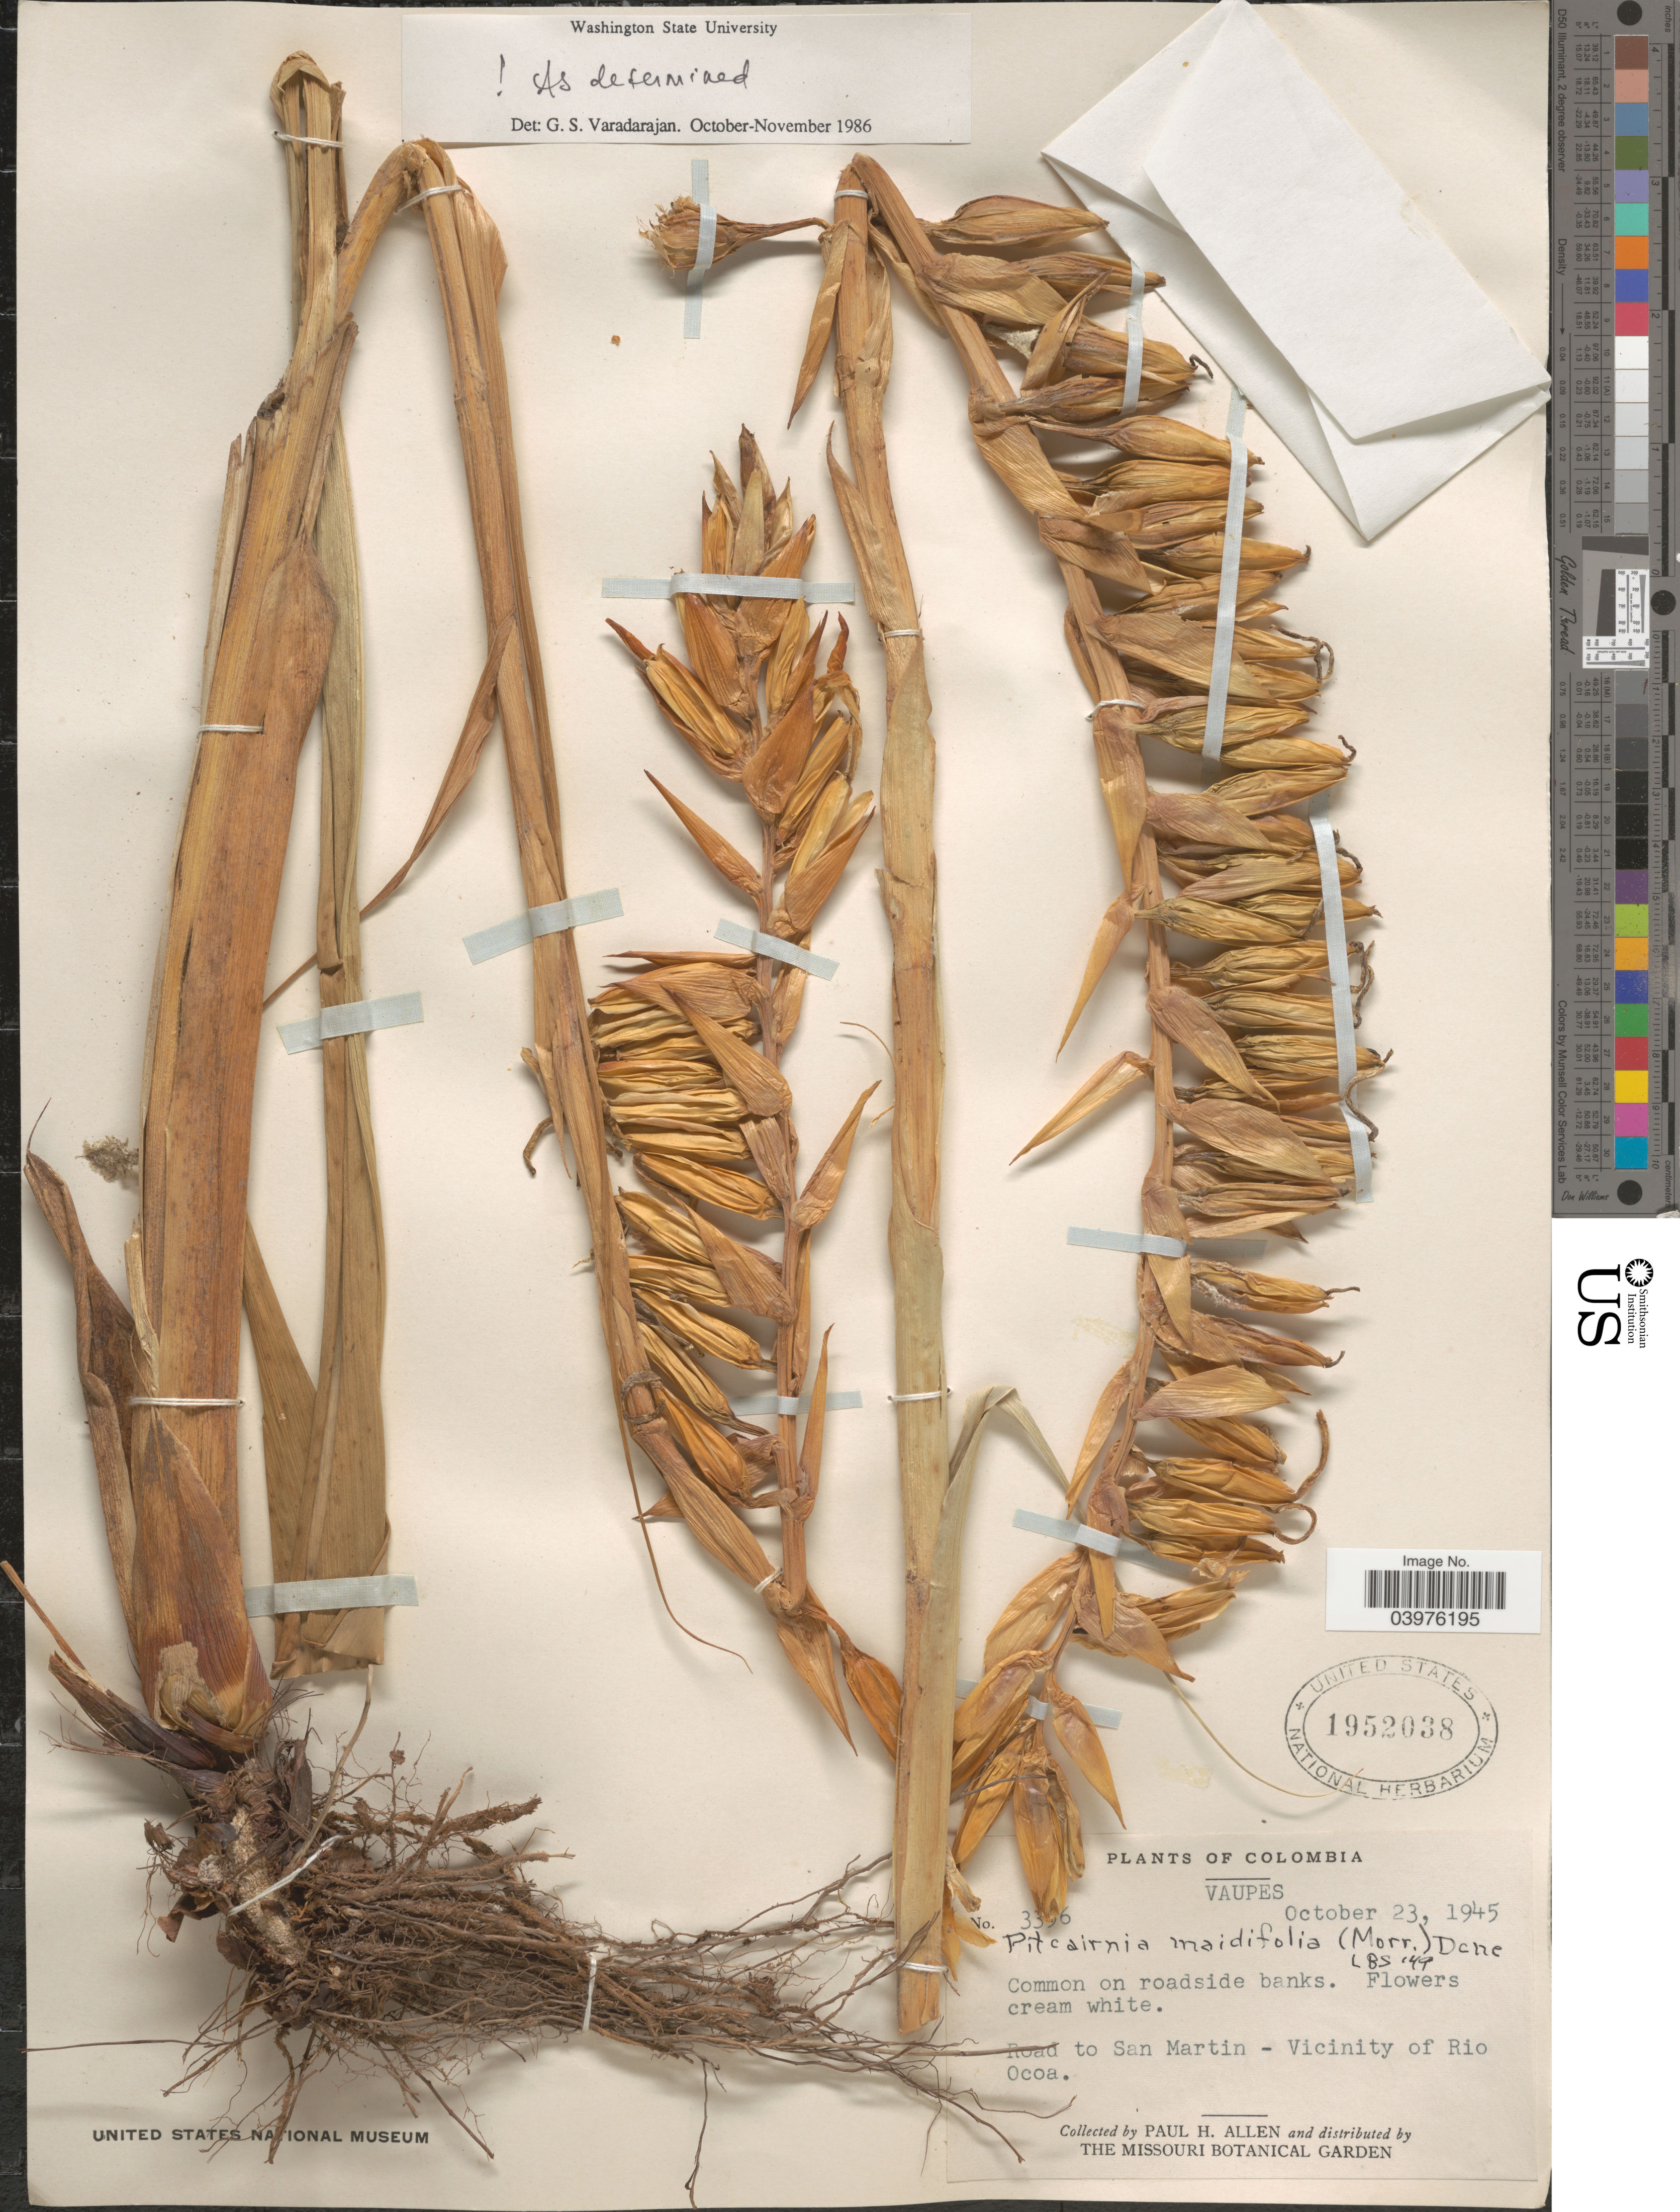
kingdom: Plantae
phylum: Tracheophyta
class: Liliopsida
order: Poales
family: Bromeliaceae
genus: Pitcairnia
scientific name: Pitcairnia maidifolia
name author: (C. Morren) Decne. ex Planch.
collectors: P. H. Allen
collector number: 33!6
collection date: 1945-10-23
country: Colombia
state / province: Vaupés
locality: Common on roadside banks. Road to San Martin - Vicinity of Rio Ocoa.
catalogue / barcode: US 1952038